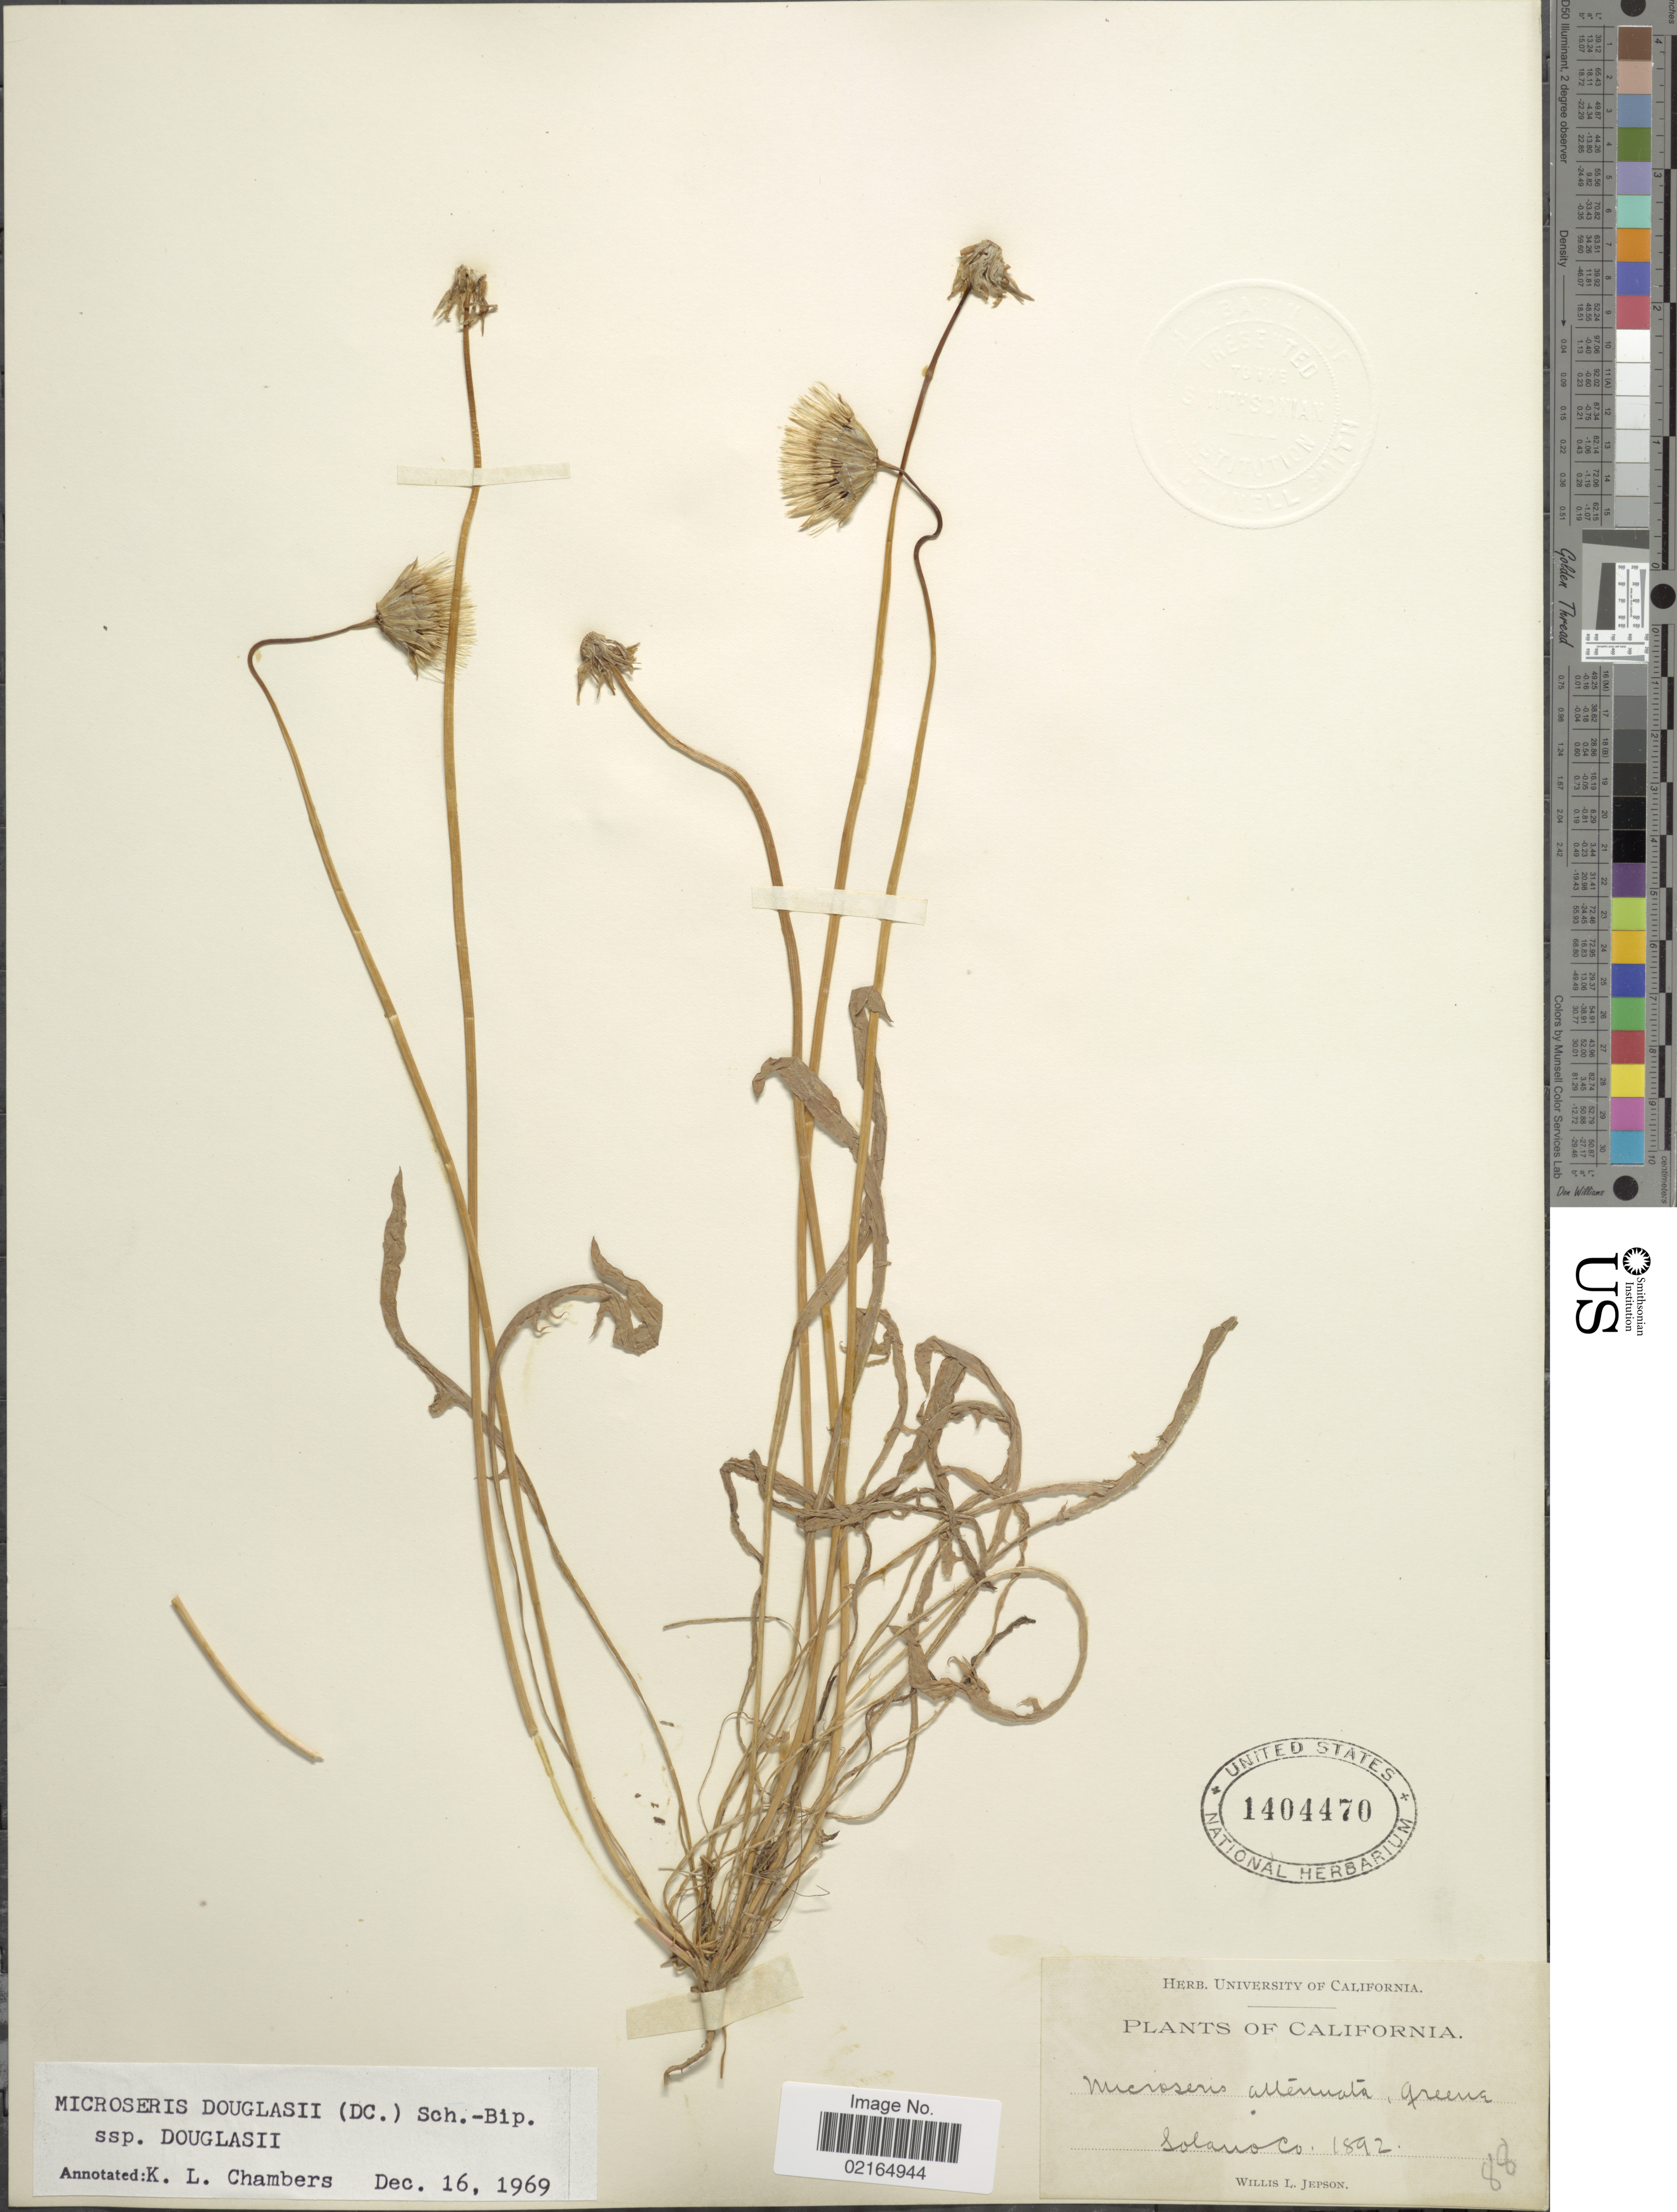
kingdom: Plantae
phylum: Tracheophyta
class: Magnoliopsida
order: Asterales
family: Asteraceae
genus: Microseris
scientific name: Microseris douglasii subsp. douglasii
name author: (DC.) Sch. Bip.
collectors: W. L. Jepson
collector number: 88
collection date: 1892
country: United States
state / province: California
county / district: Solano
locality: Solano Co.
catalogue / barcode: US 1404470